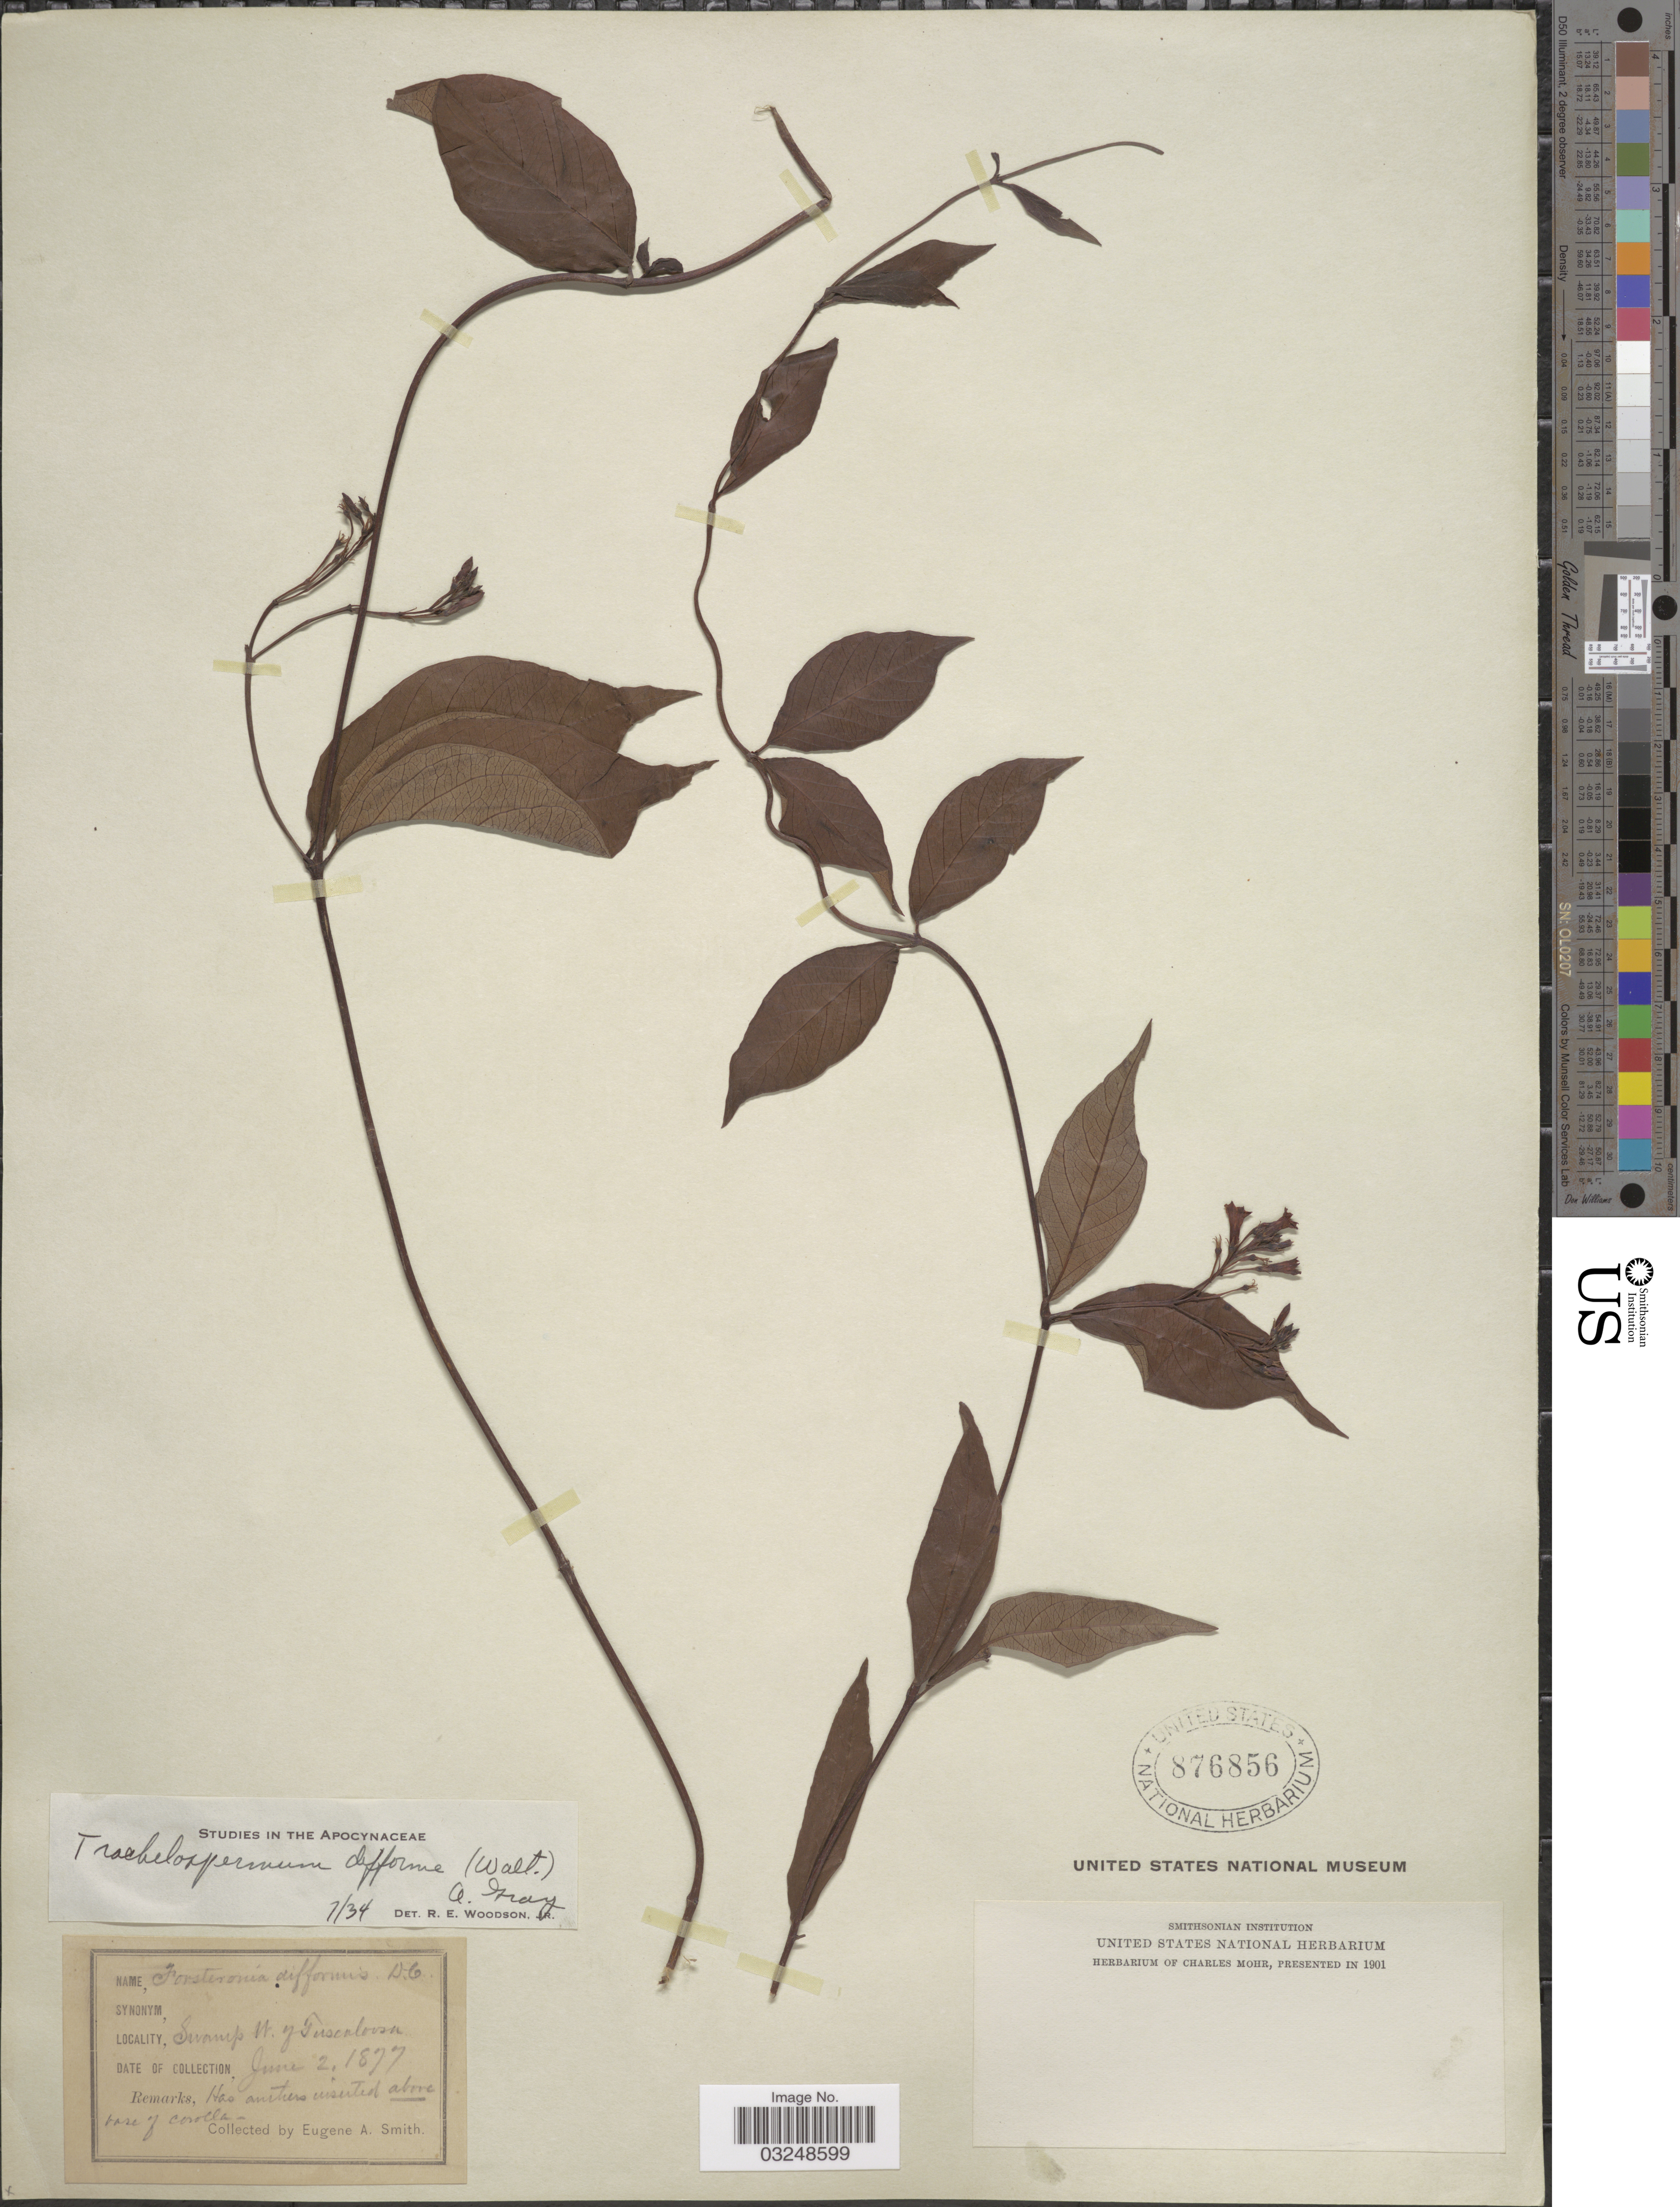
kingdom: Plantae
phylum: Tracheophyta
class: Magnoliopsida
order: Gentianales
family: Apocynaceae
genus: Trachelospermum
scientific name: Trachelospermum difforme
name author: (Walter) A. Gray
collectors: E. A. Smith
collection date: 1877-06-02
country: United States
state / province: Alabama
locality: Swamp W. of Tuscaloosa.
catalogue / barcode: US 876856